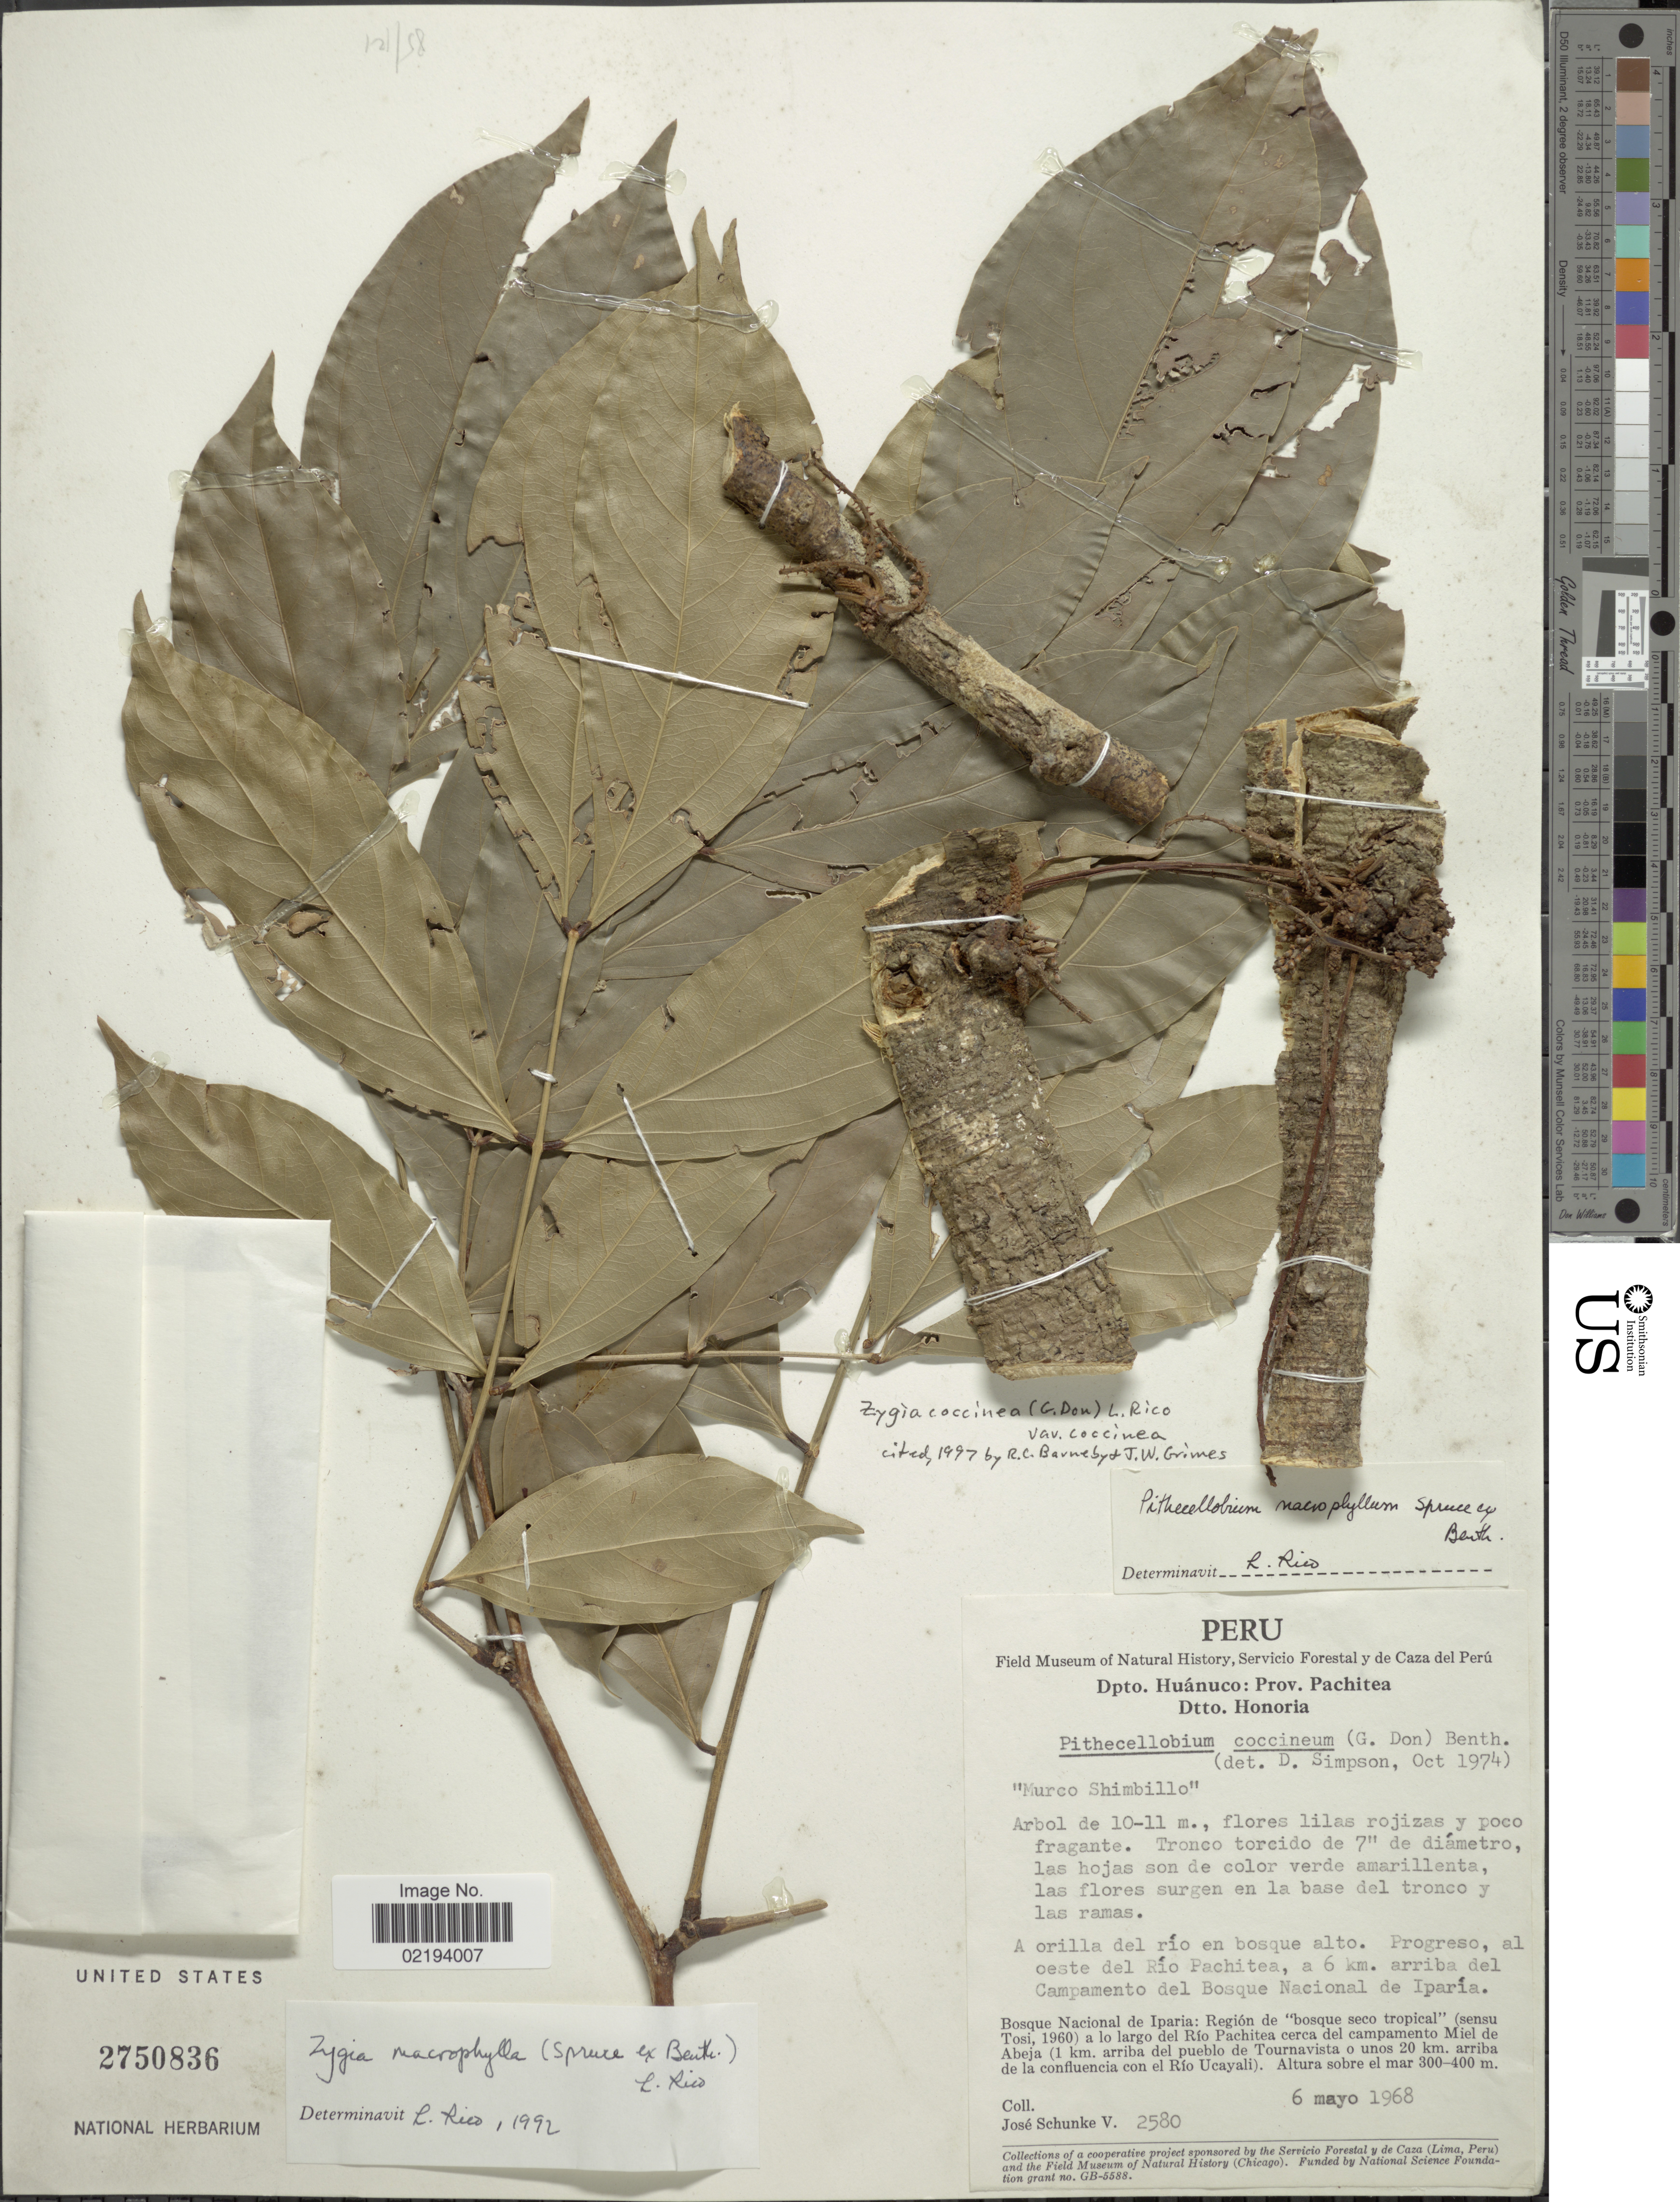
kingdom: Plantae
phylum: Tracheophyta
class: Magnoliopsida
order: Fabales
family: Fabaceae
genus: Zygia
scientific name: Zygia coccinea var. coccinea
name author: (G. Don) L. Rico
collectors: J. Schunke Vigo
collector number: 2580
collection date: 1968-05-06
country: Peru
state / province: Huánuco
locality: Dpto. Huánuco: Prov. Pachitea Dtto Honoria, A orilla del río een bosque alto. Pregreso, al oeste del Río Pachityea, a 6 km arriba del Campamento del Bosque Nacional de Iparía, Bosque Nacional de Iparia: Región de 'bosque seco tropical' (sensu Tosi, 1960) a lo largo del Río Pachitea cerca del campamento Miel de Abeja (1 km arriba del pueblo de Tournavista o unos 20 km arriba de la confluencia con el Río Ucayali)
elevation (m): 300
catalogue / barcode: US 2750836